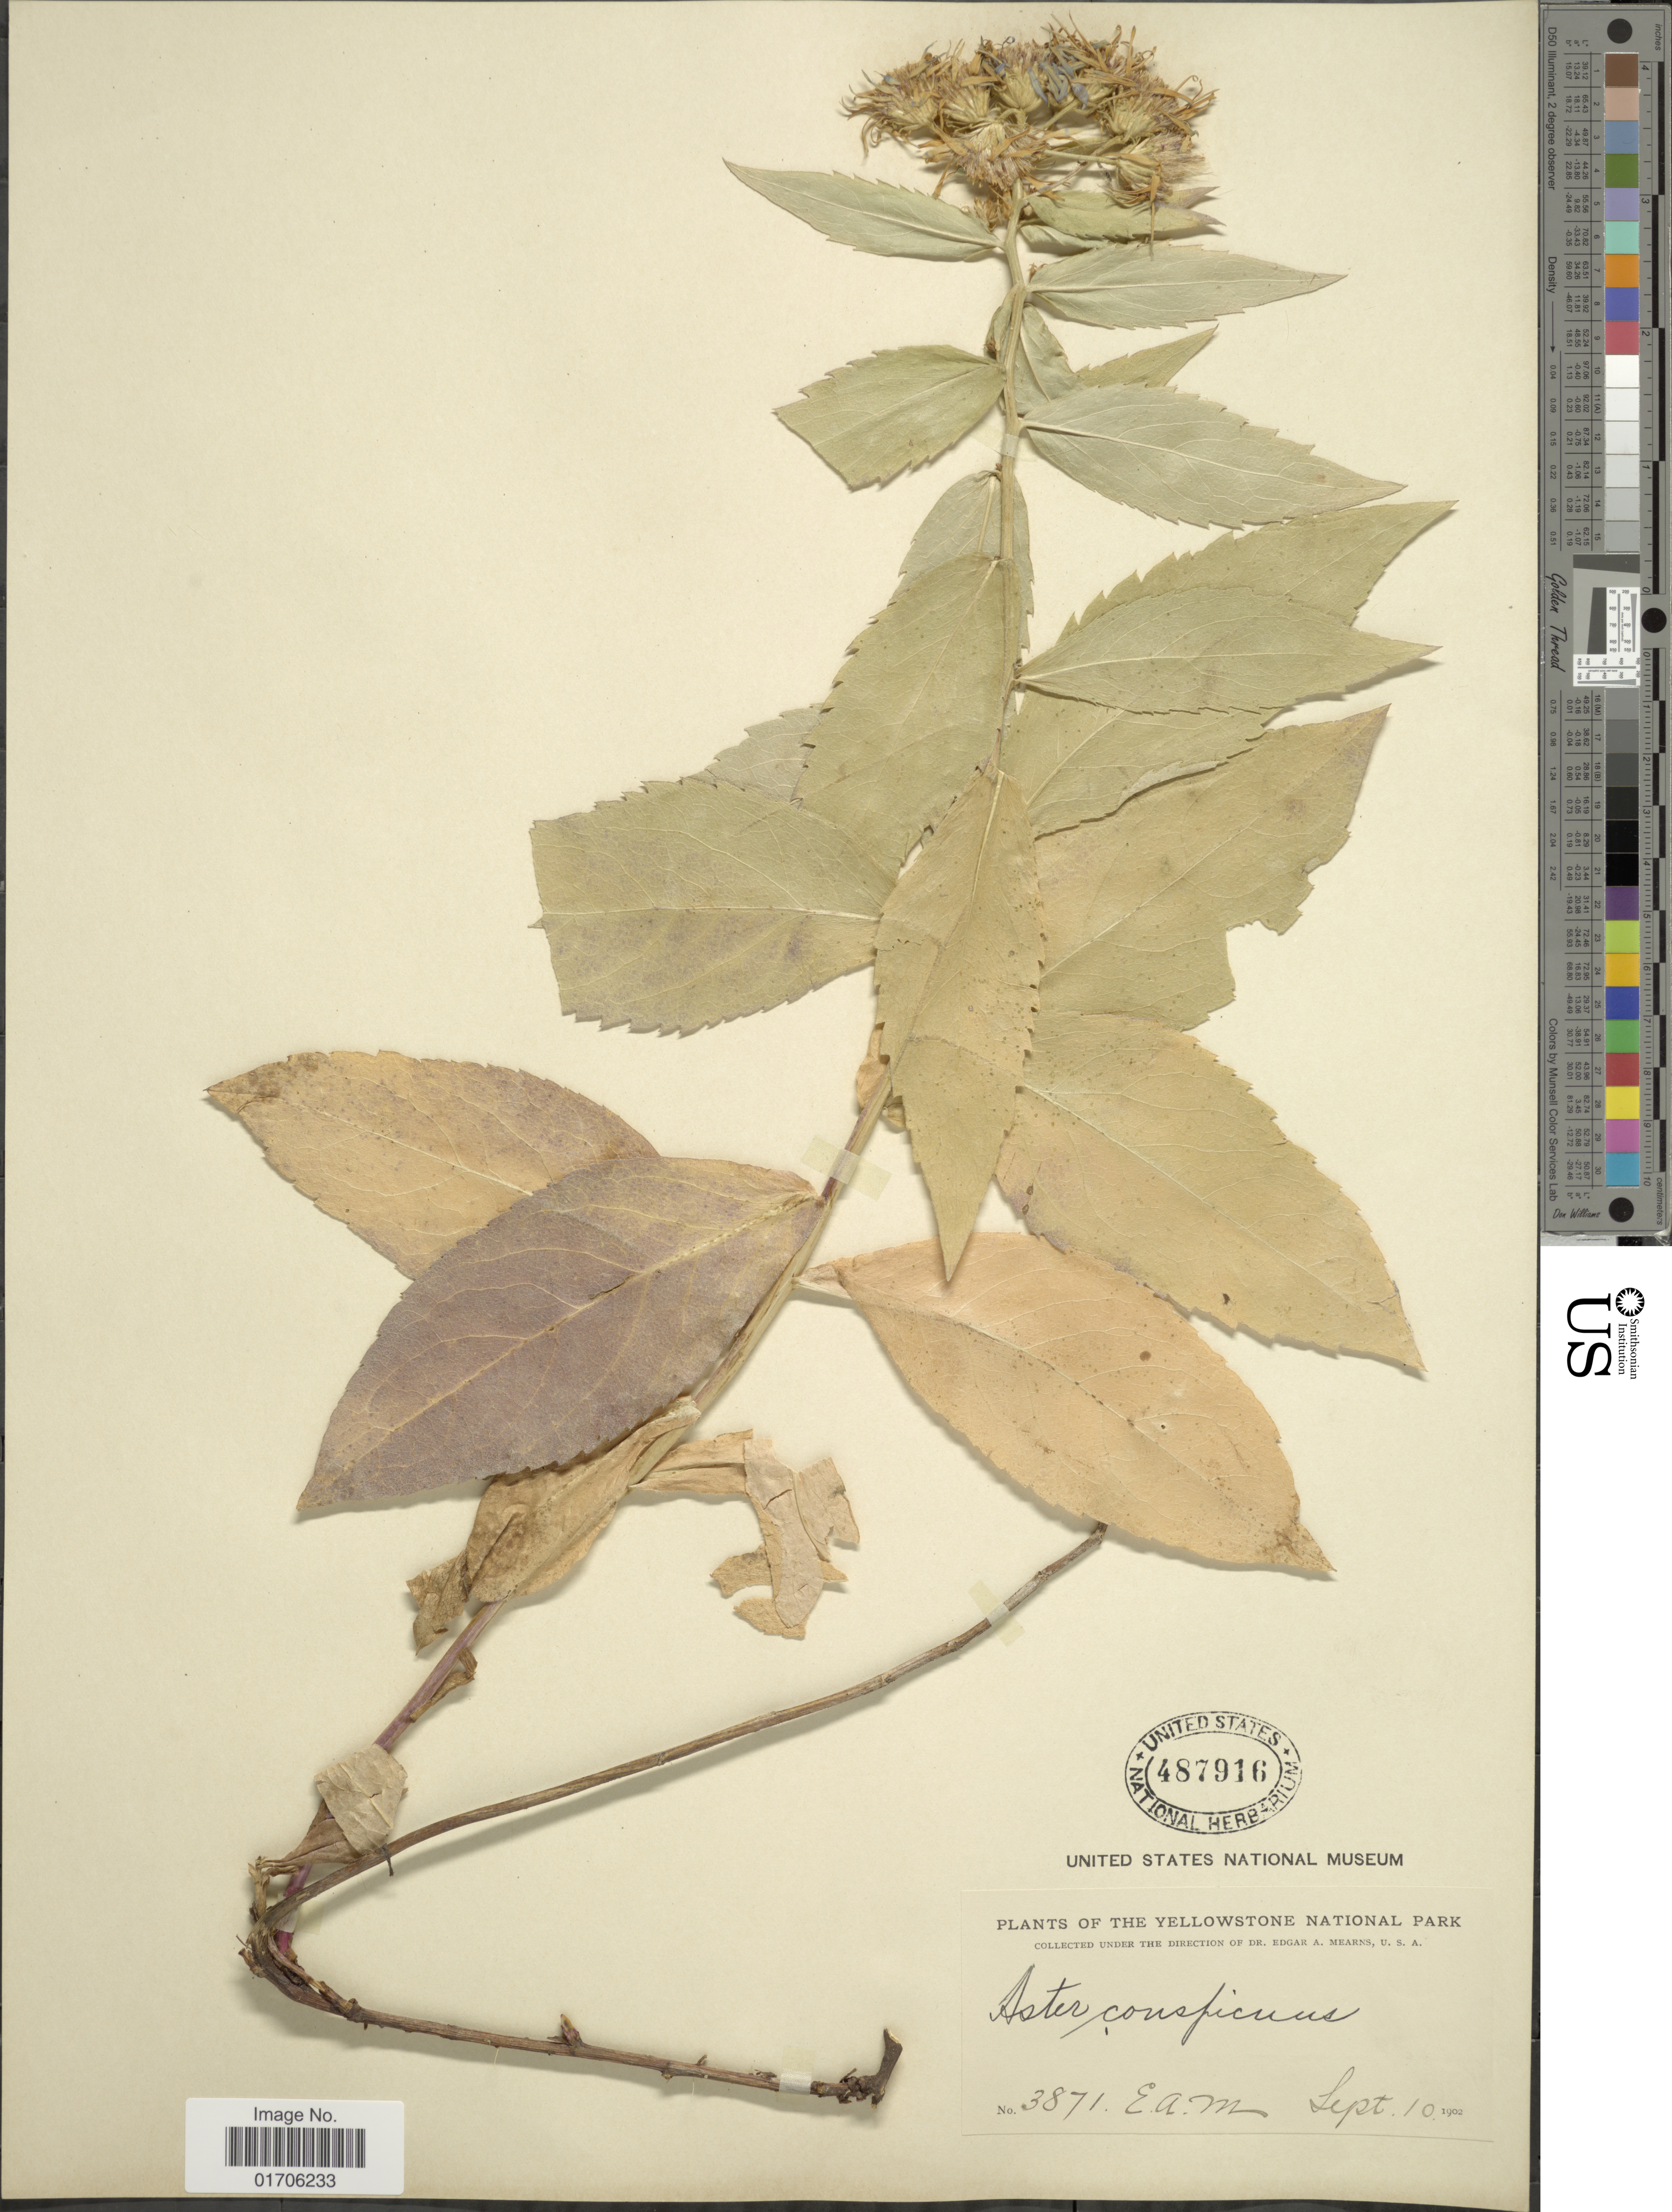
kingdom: Plantae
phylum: Tracheophyta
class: Magnoliopsida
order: Asterales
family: Asteraceae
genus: Eurybia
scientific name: Eurybia conspicua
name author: (Lindl.) G.L. Nesom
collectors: E. A. Mearns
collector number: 3871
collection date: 1902-09-10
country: United States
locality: Yellowstone National Park.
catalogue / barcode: US 487916